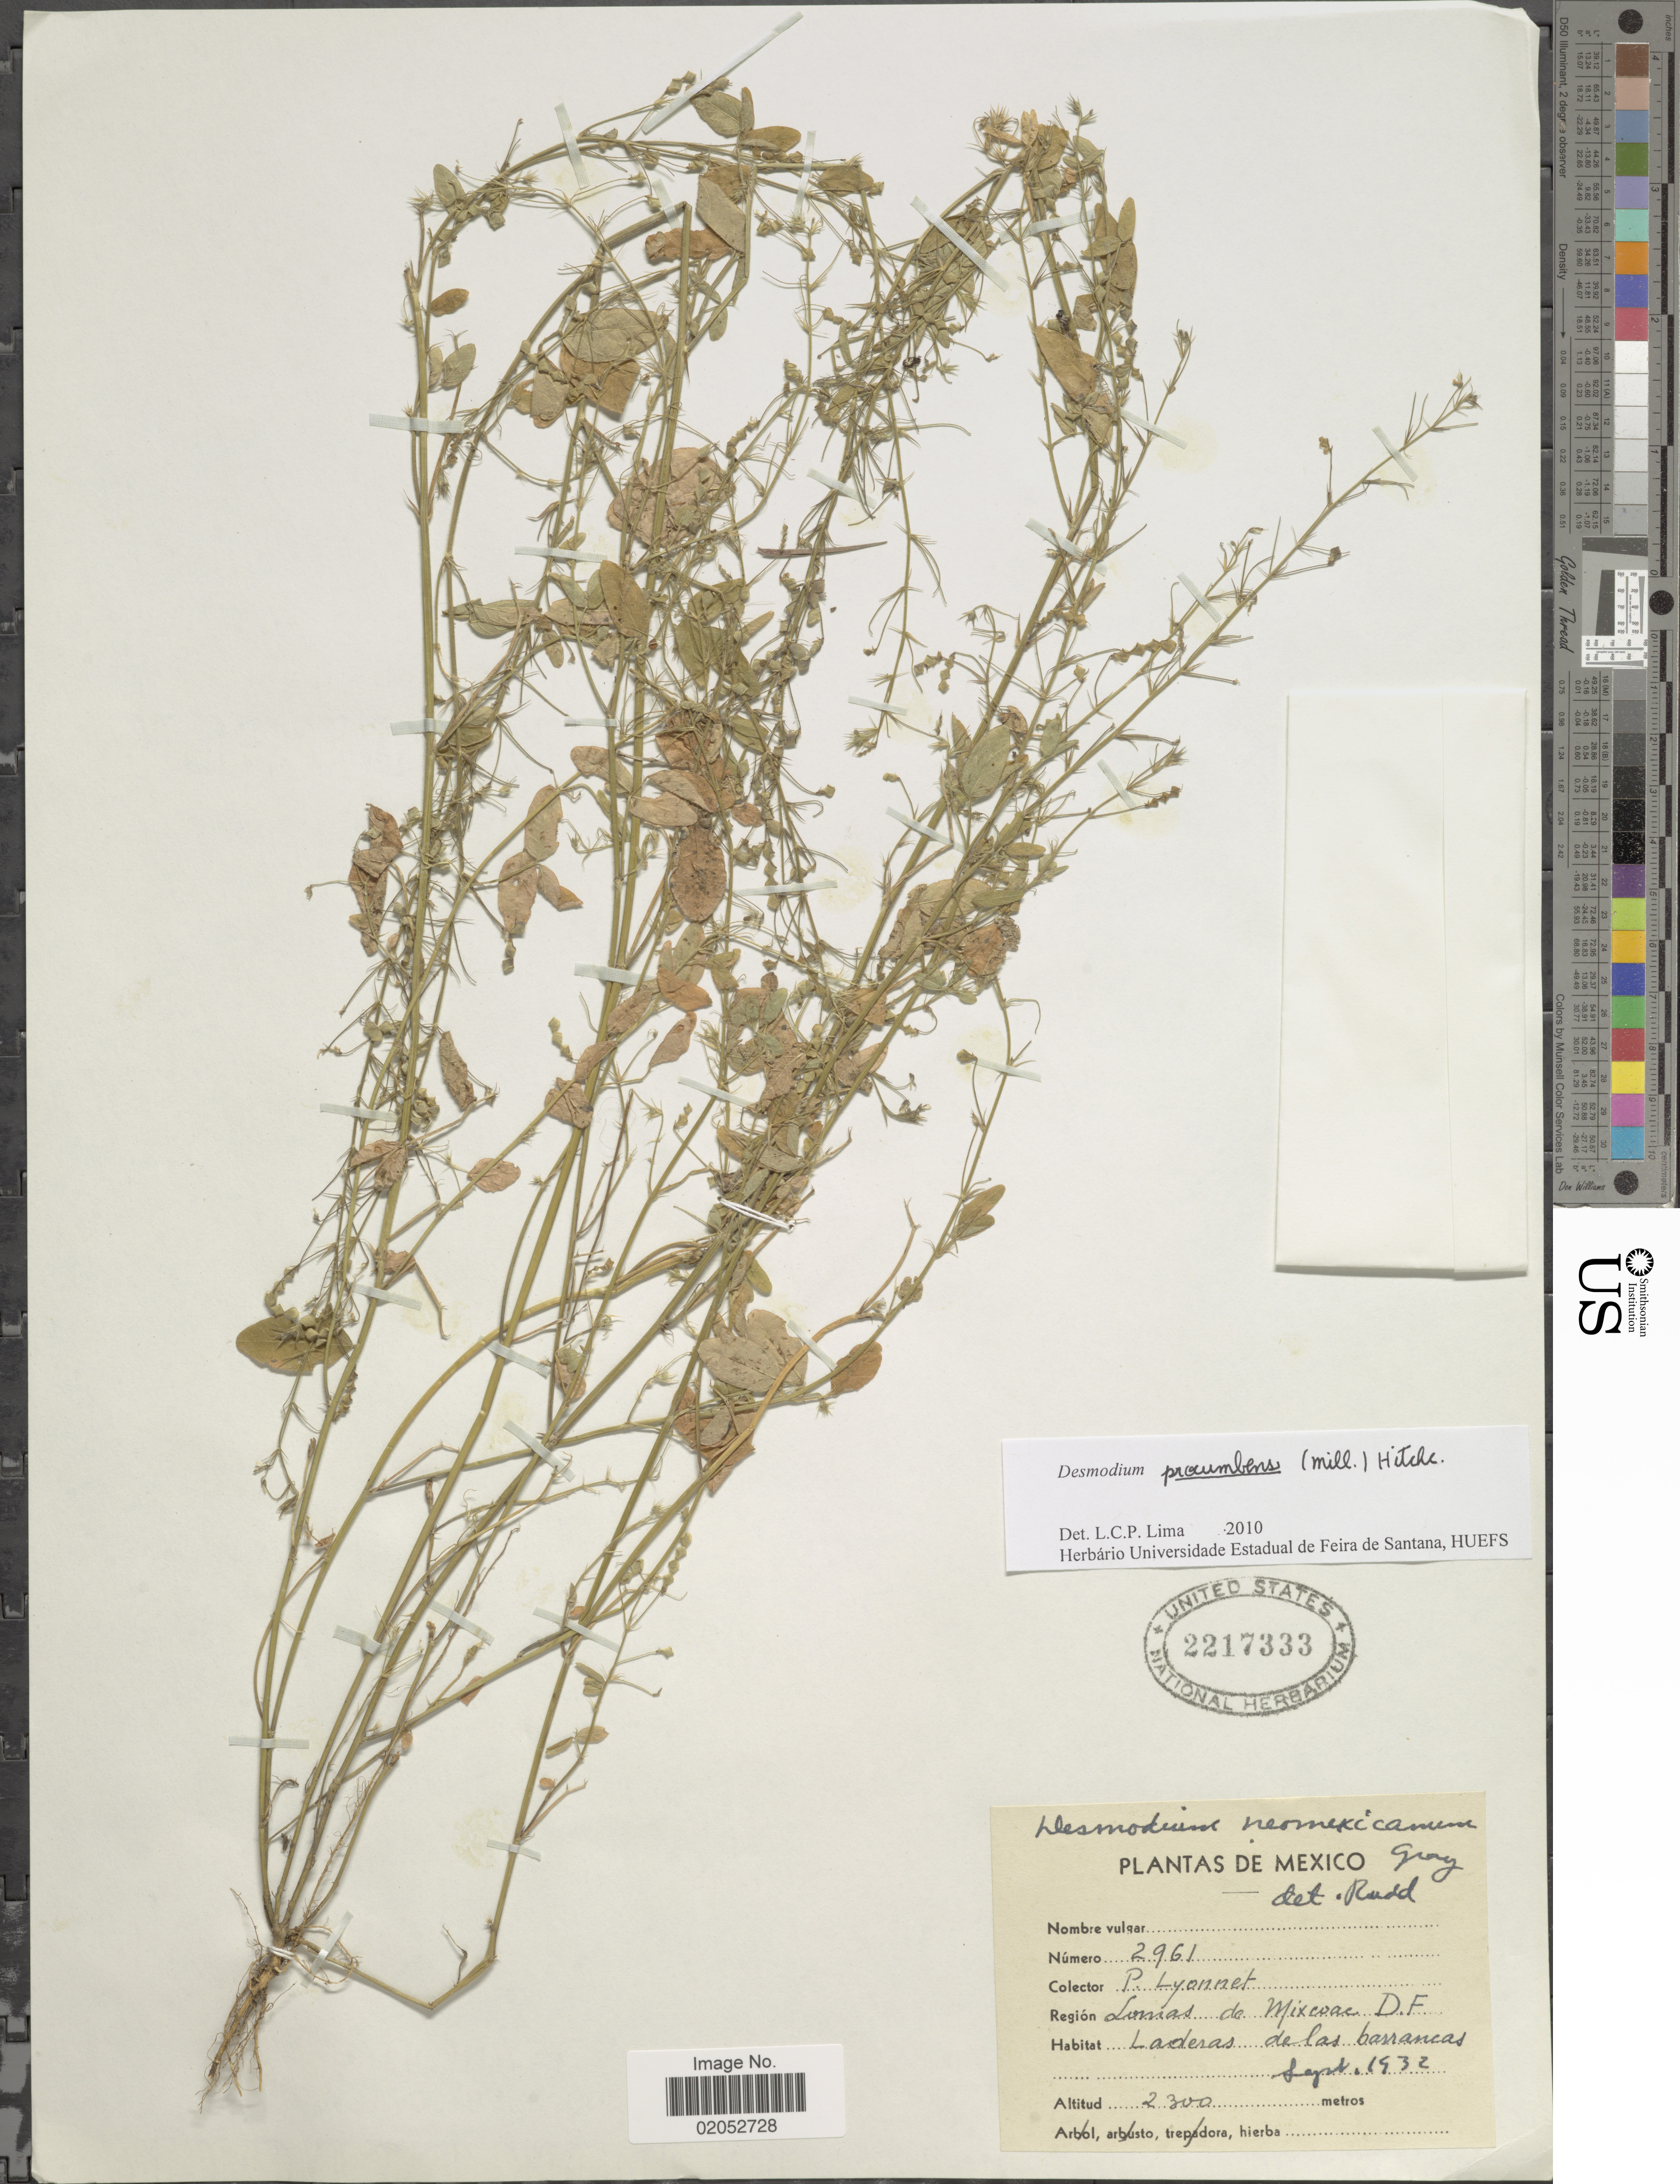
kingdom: Plantae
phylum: Tracheophyta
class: Magnoliopsida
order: Fabales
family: Fabaceae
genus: Desmodium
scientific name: Desmodium procumbens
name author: (Mill.) Hitchc.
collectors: P. Lyonnet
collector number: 2961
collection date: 1932-09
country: Mexico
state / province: Distrito Federal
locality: Laderas de las barrancas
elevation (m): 2300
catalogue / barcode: US 2217333